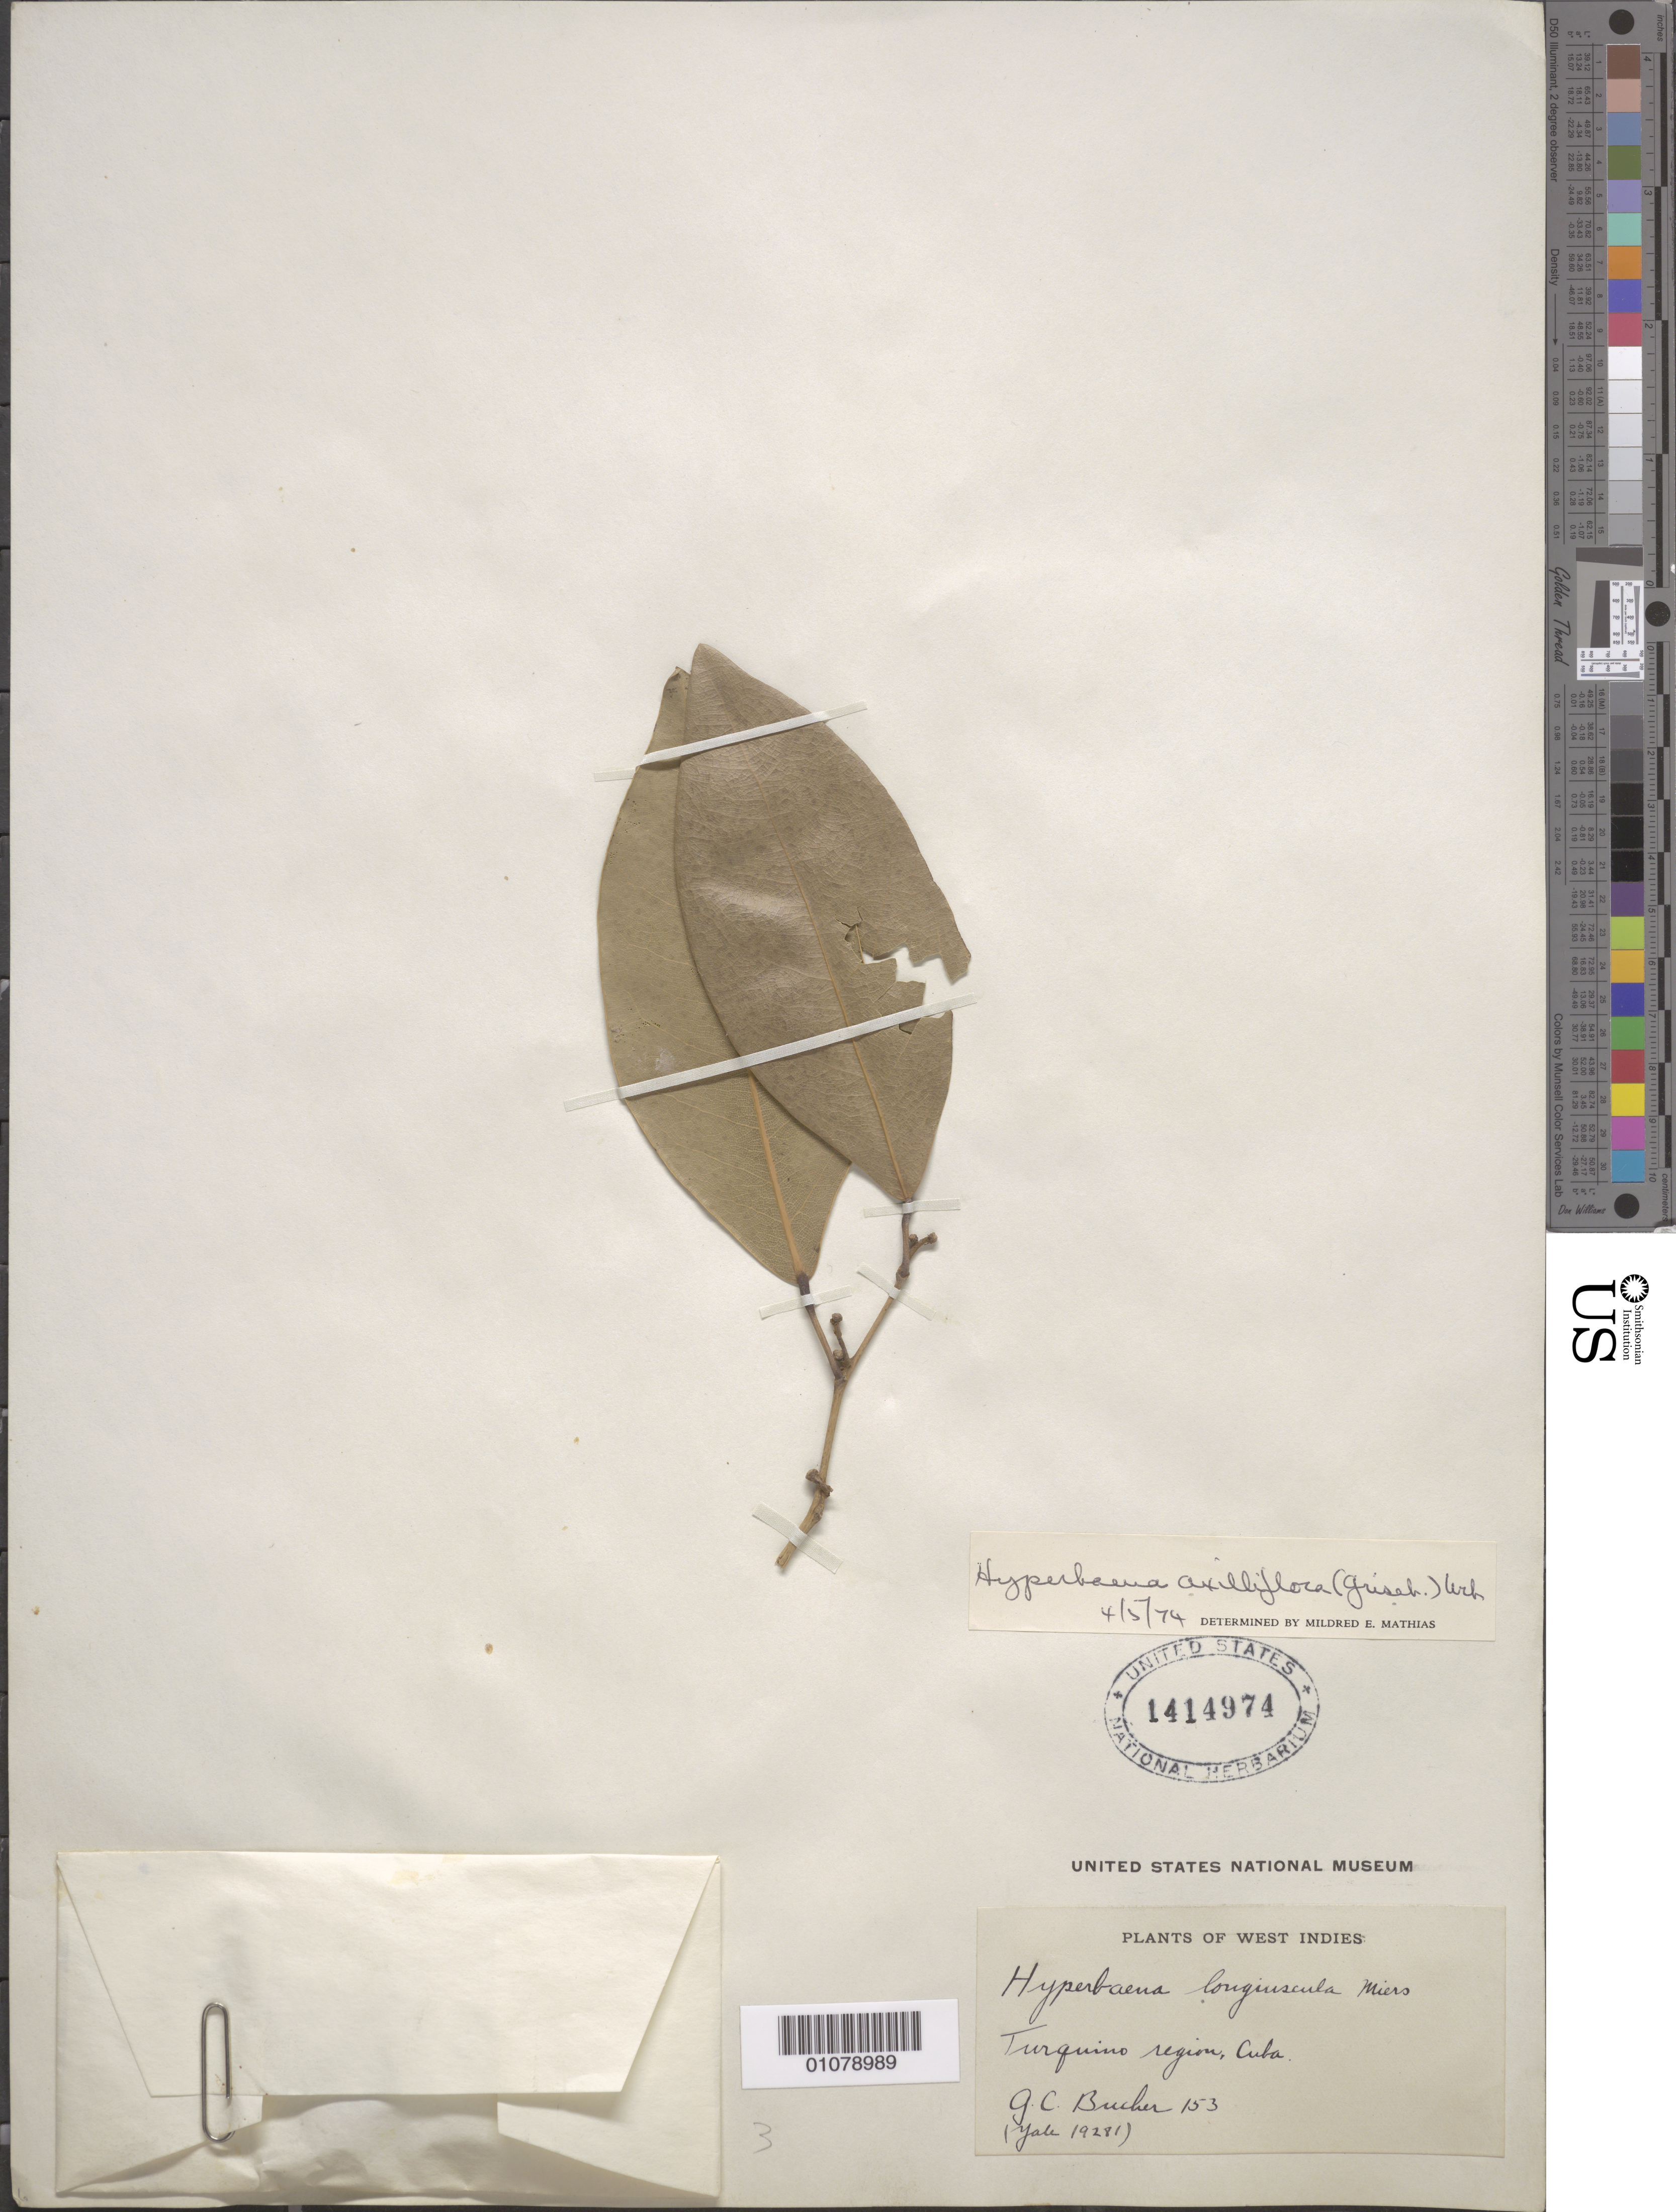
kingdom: Plantae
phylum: Tracheophyta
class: Magnoliopsida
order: Ranunculales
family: Menispermaceae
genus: Hyperbaena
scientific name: Hyperbaena axilliflora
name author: (Griseb.) Urb.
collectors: G. C. Bucher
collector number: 153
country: Cuba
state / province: Santiago de Cuba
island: Cuba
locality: Turquino region, Cuba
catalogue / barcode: US 1414974